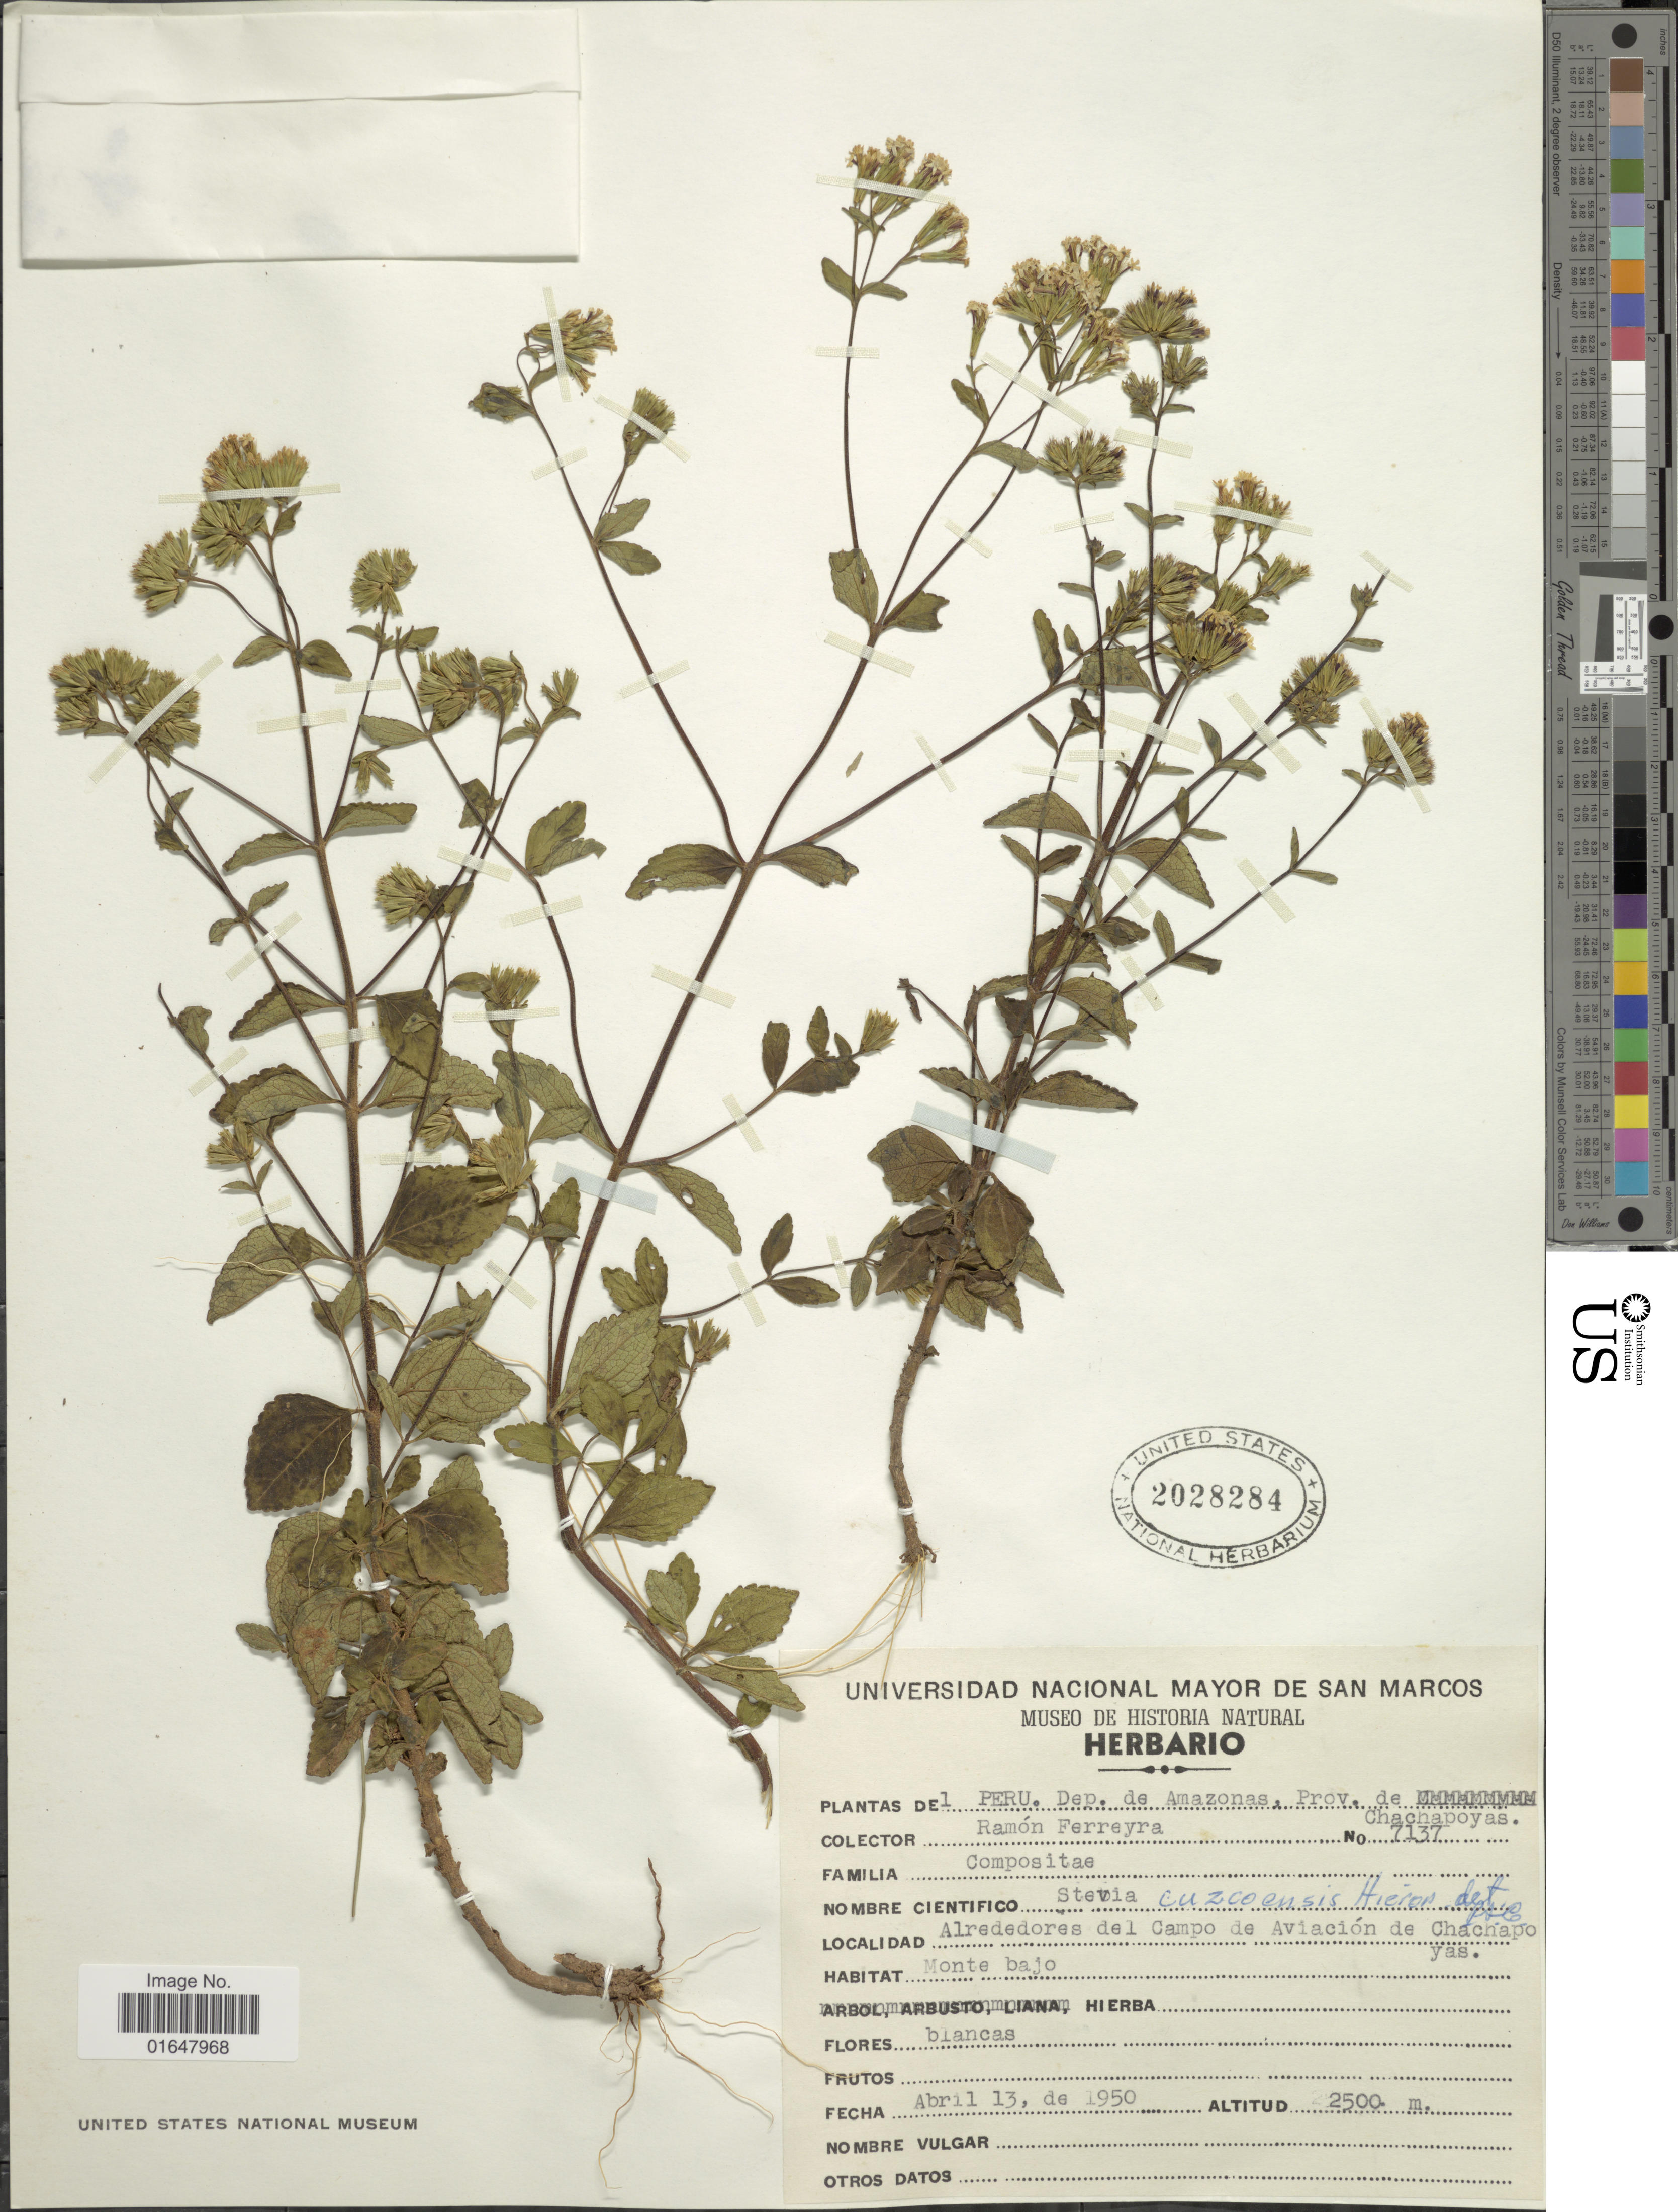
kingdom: Plantae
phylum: Tracheophyta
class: Magnoliopsida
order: Asterales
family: Asteraceae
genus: Stevia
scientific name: Stevia cuzcoensis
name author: Hieron. in Urb.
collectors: R. A. Ferreyra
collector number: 7137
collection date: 1950-04-13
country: Peru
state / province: Amazonas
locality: Prov. de Chachapoyas, alrededores del Campo de Aviacion de Chachapoyas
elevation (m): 2500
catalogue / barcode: US 2028284